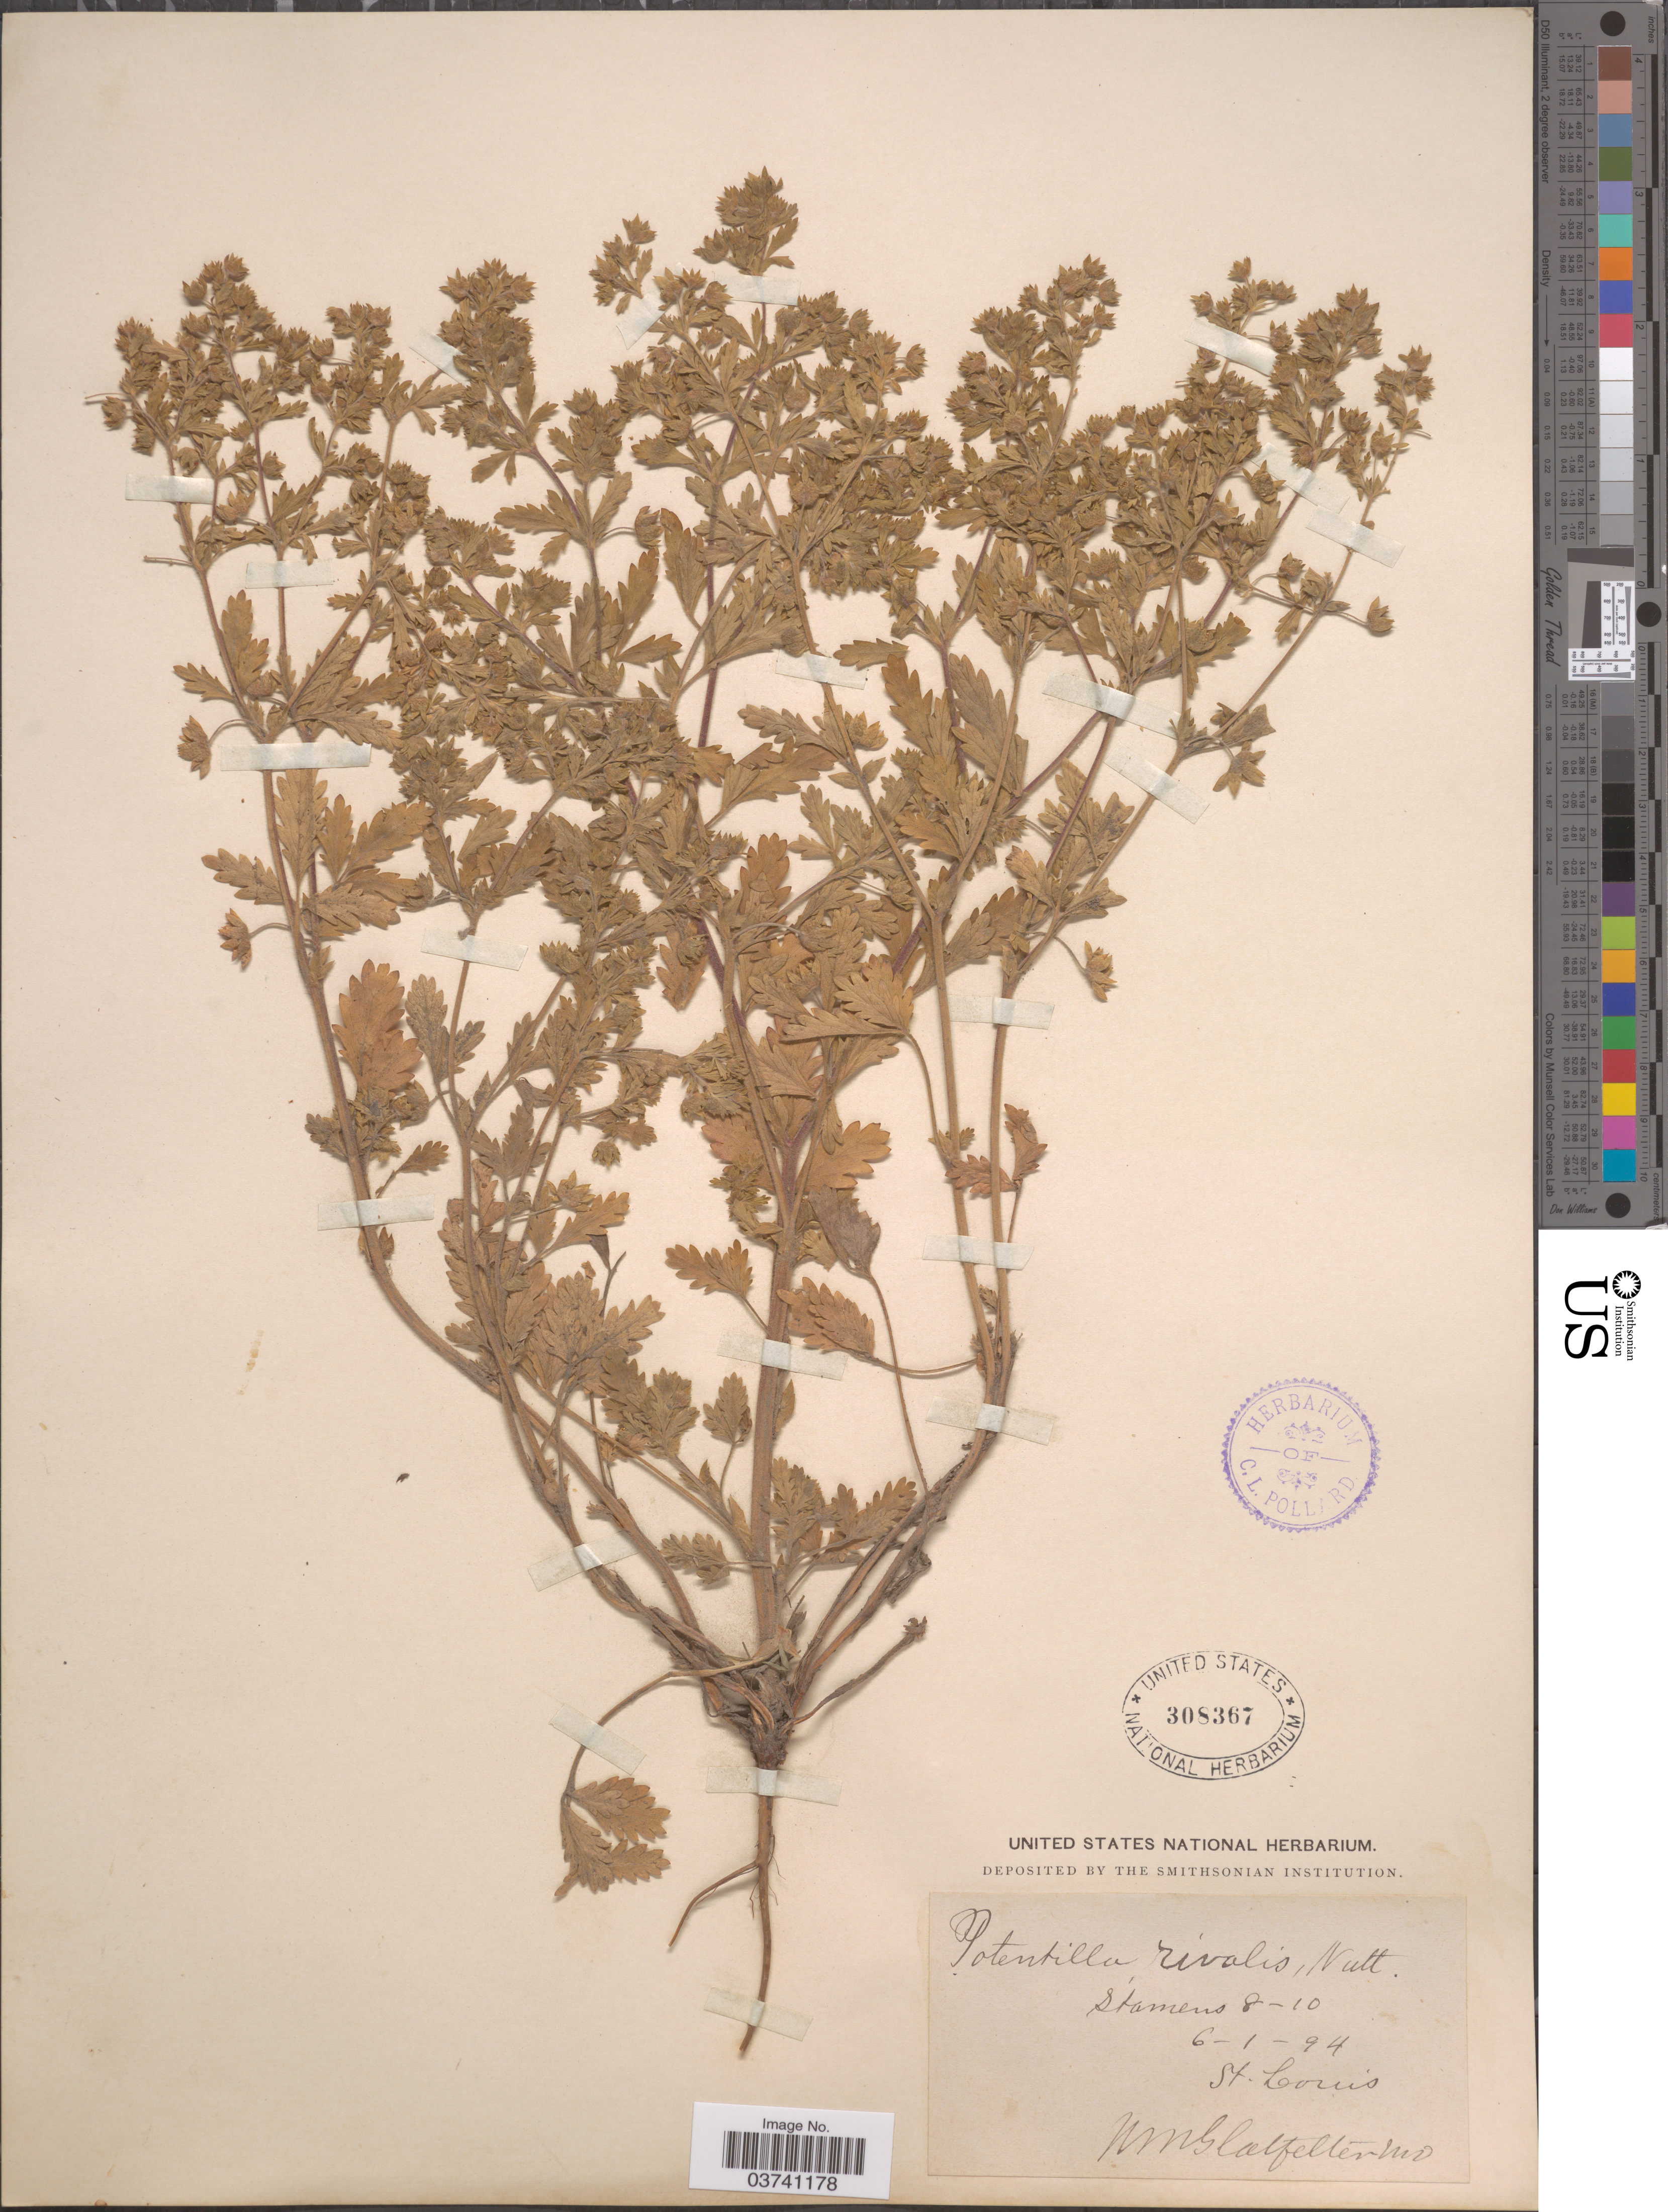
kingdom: Plantae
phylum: Tracheophyta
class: Magnoliopsida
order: Rosales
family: Rosaceae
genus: Potentilla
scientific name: Potentilla rivalis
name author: Nutt.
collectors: N. M. Glatfelter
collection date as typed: Transcribed d/m/y: 1/6/94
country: United States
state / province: Missouri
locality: Stamens 8-10 [unsure placement] St.Louis.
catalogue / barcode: US 308367